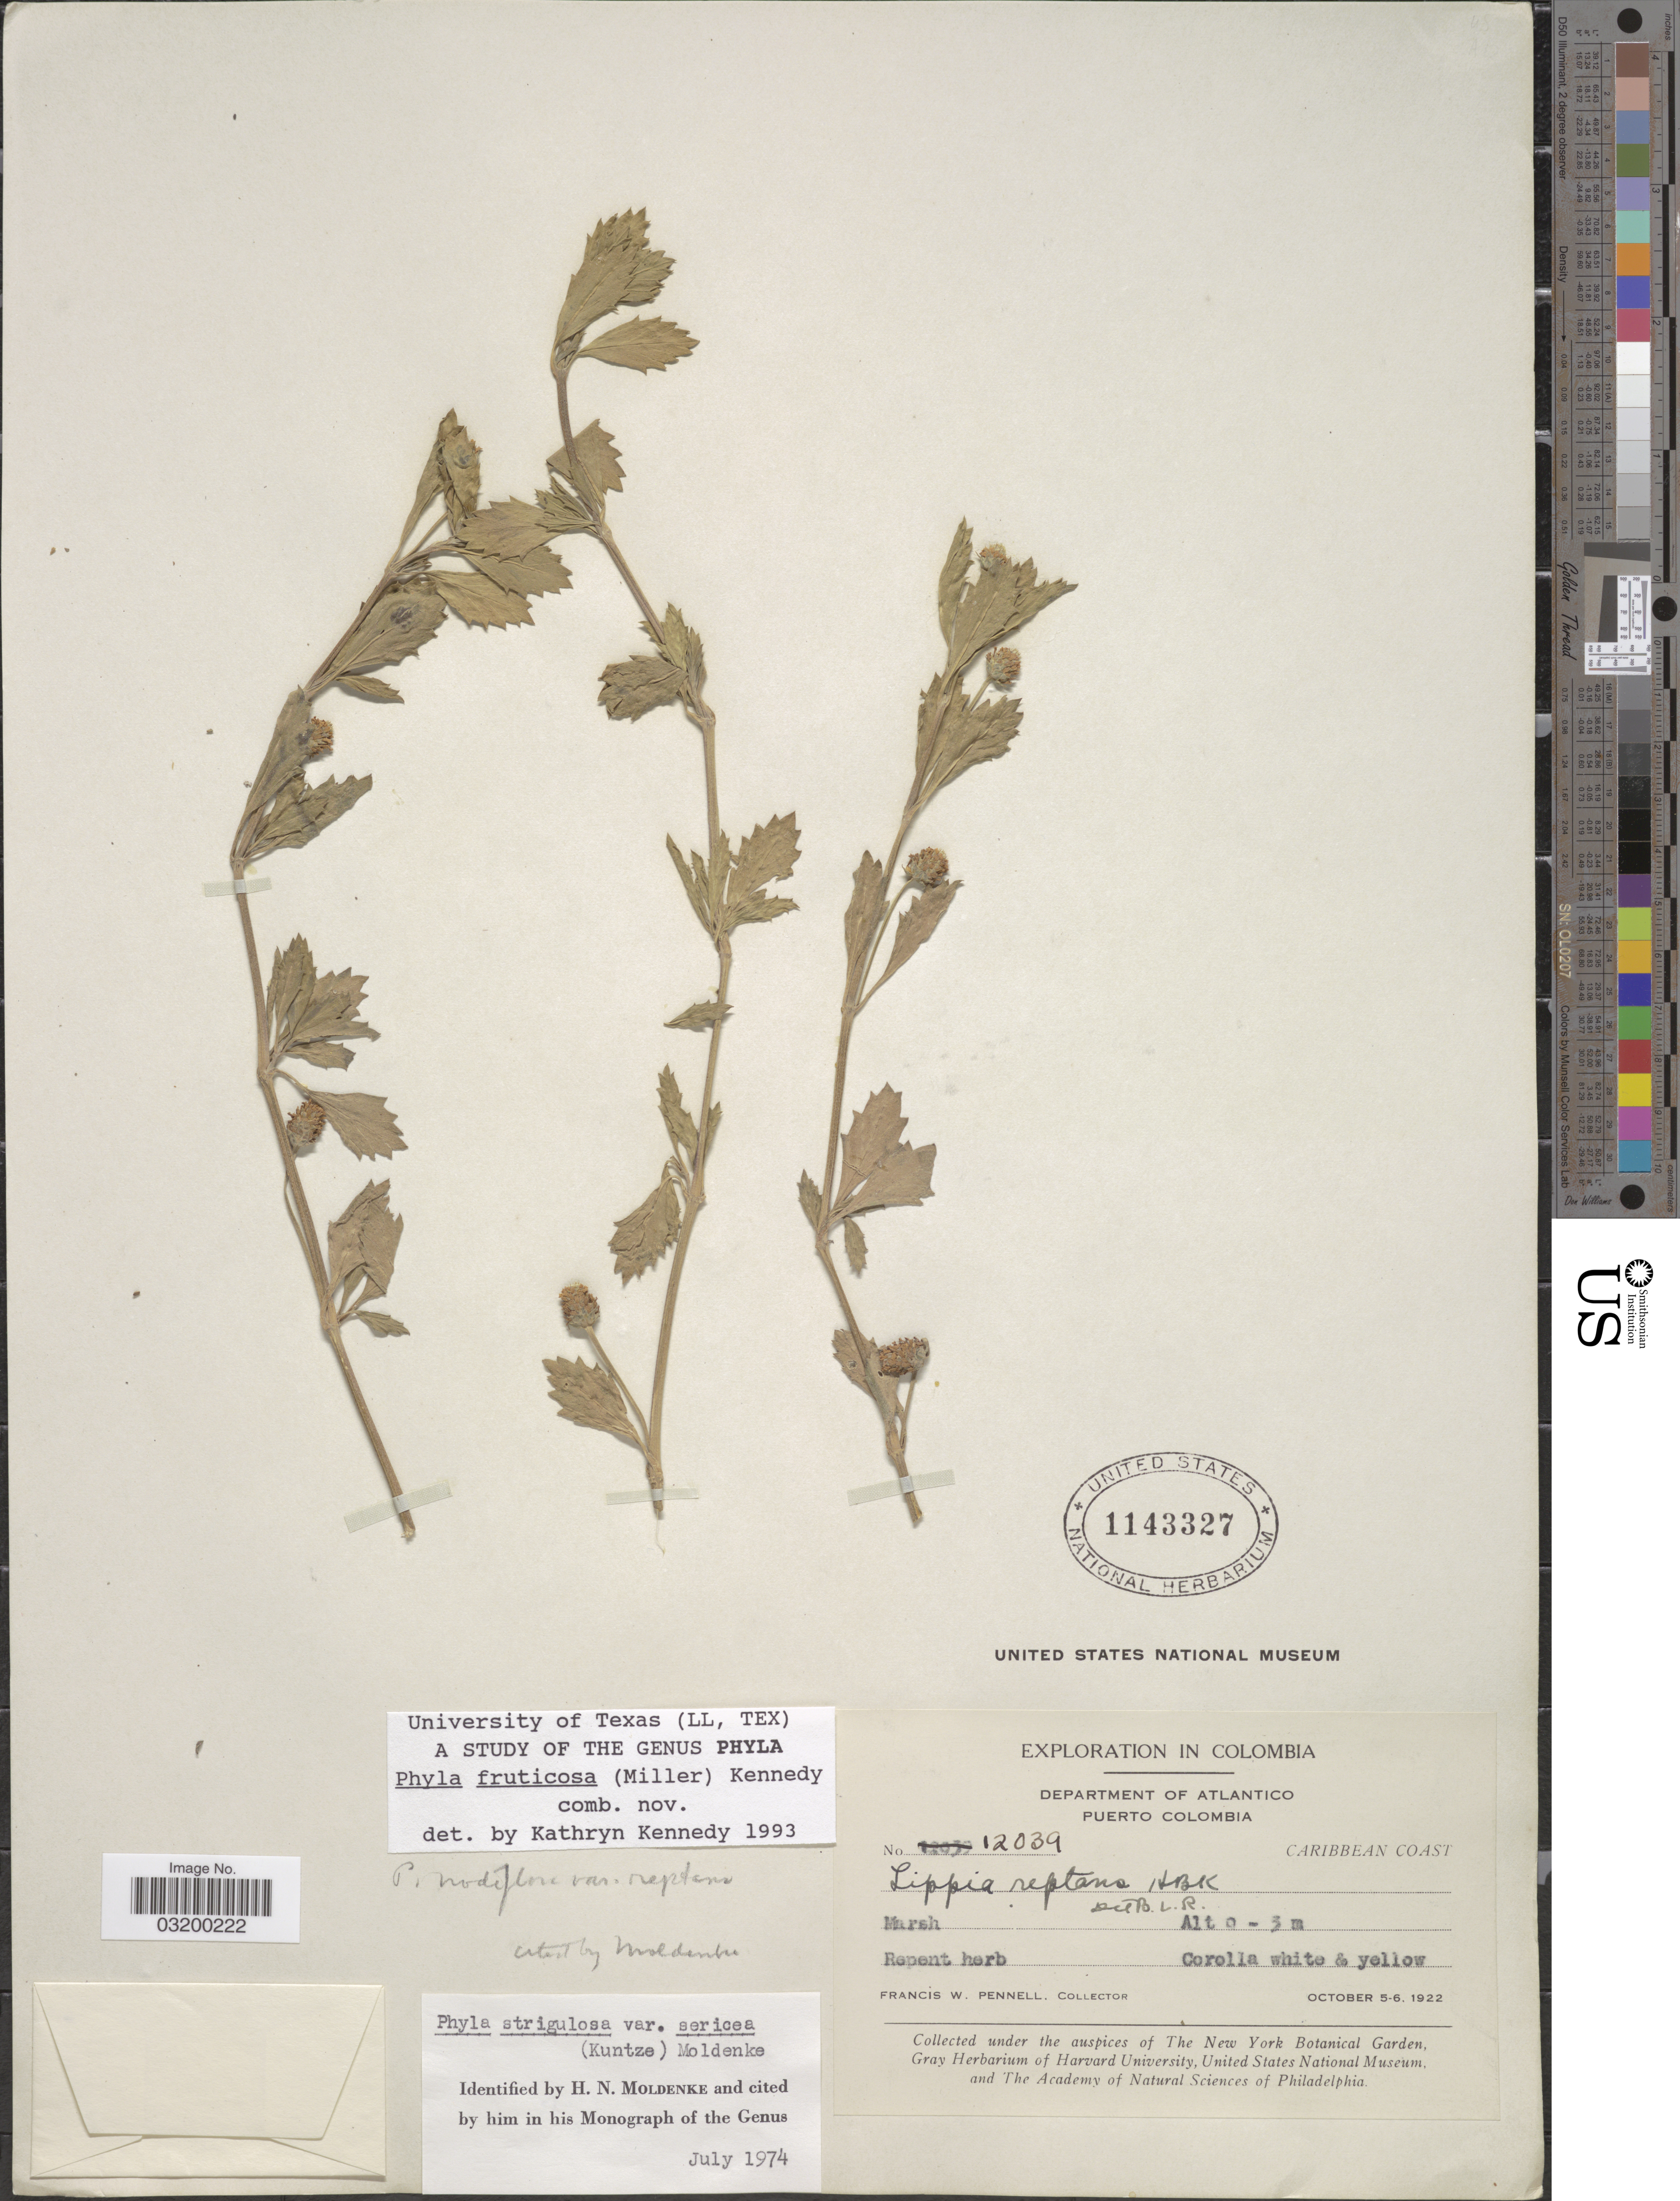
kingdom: Plantae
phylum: Tracheophyta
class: Magnoliopsida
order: Lamiales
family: Verbenaceae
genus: Phyla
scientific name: Phyla fruticosa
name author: (Mill.) K. Kenn. ex Wunderlin & B.F. Hansen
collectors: F. W. Pennell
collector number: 12039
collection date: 1922-10-05/1922-10-06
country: Colombia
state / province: Atlántico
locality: Department of Atlantico. Puerto Colombia. Caribbean Coast.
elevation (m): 0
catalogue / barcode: US 1143327